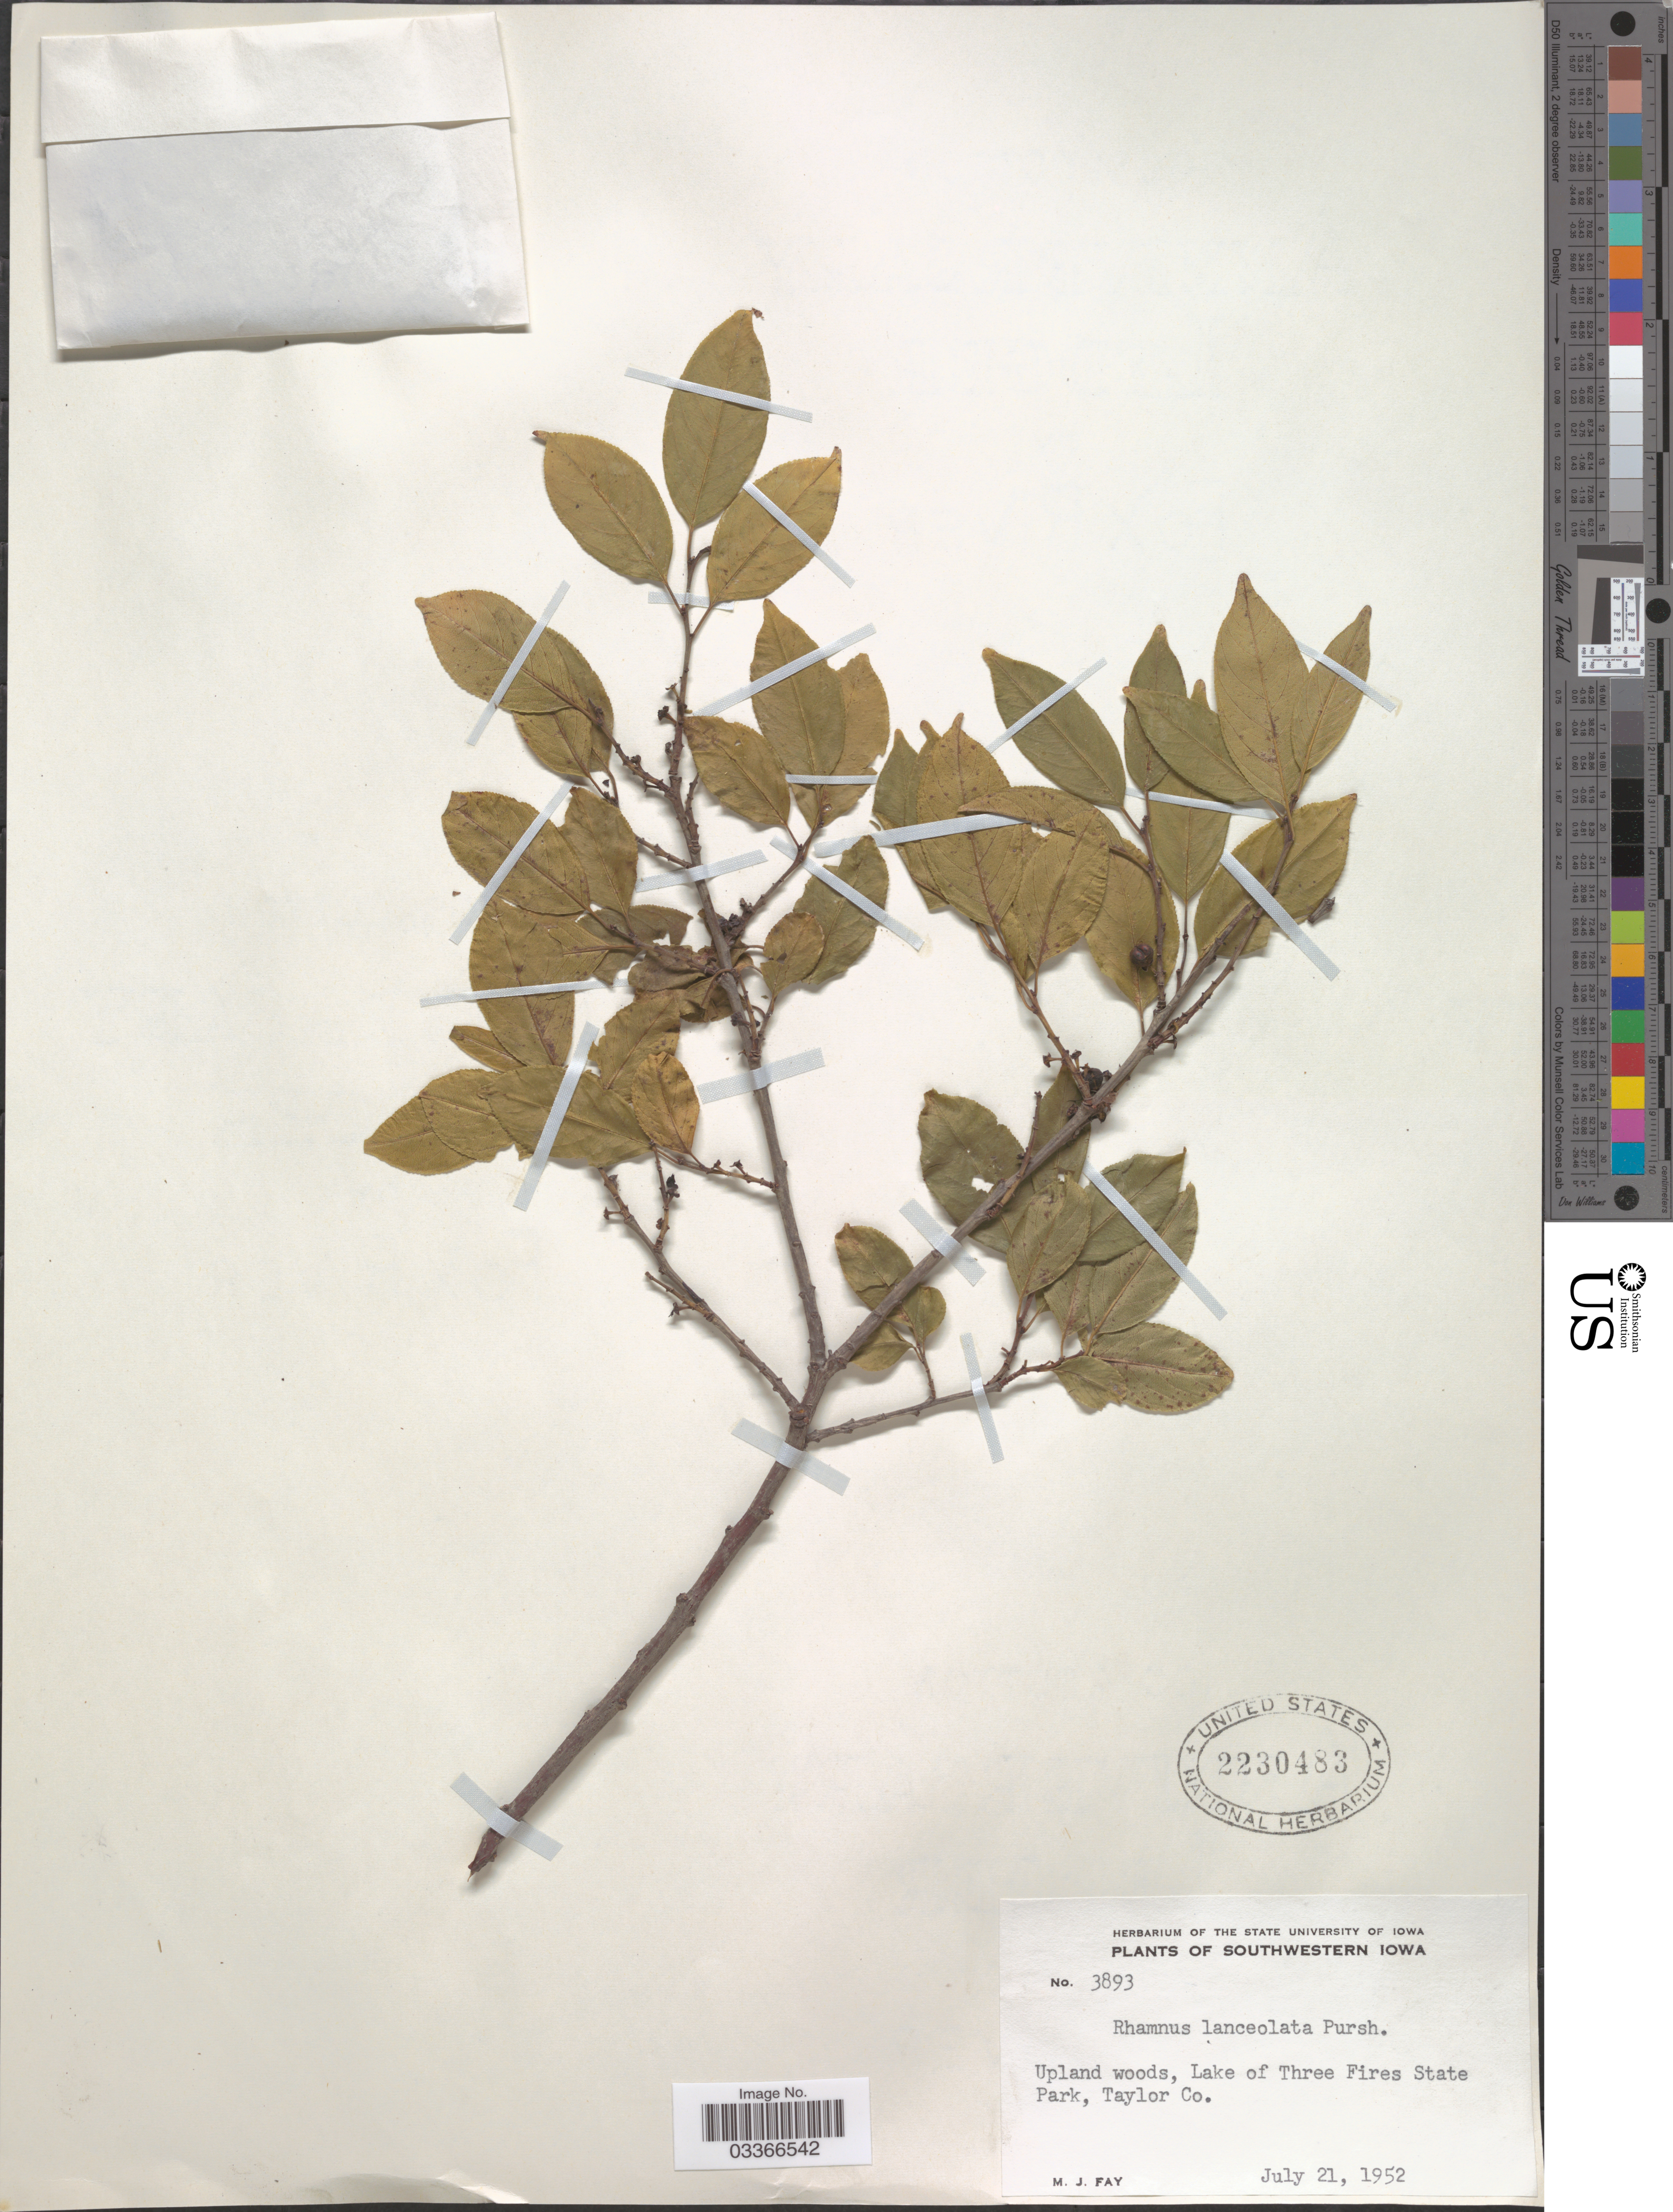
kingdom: Plantae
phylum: Tracheophyta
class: Magnoliopsida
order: Rosales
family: Rhamnaceae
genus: Rhamnus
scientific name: Rhamnus lanceolata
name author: Pursh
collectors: M. Fay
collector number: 3893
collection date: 1952-07-21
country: United States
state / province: Iowa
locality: Southeastern Iowa. Lake of Three Fires State Park, Taylor Co.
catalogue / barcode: US 2230483